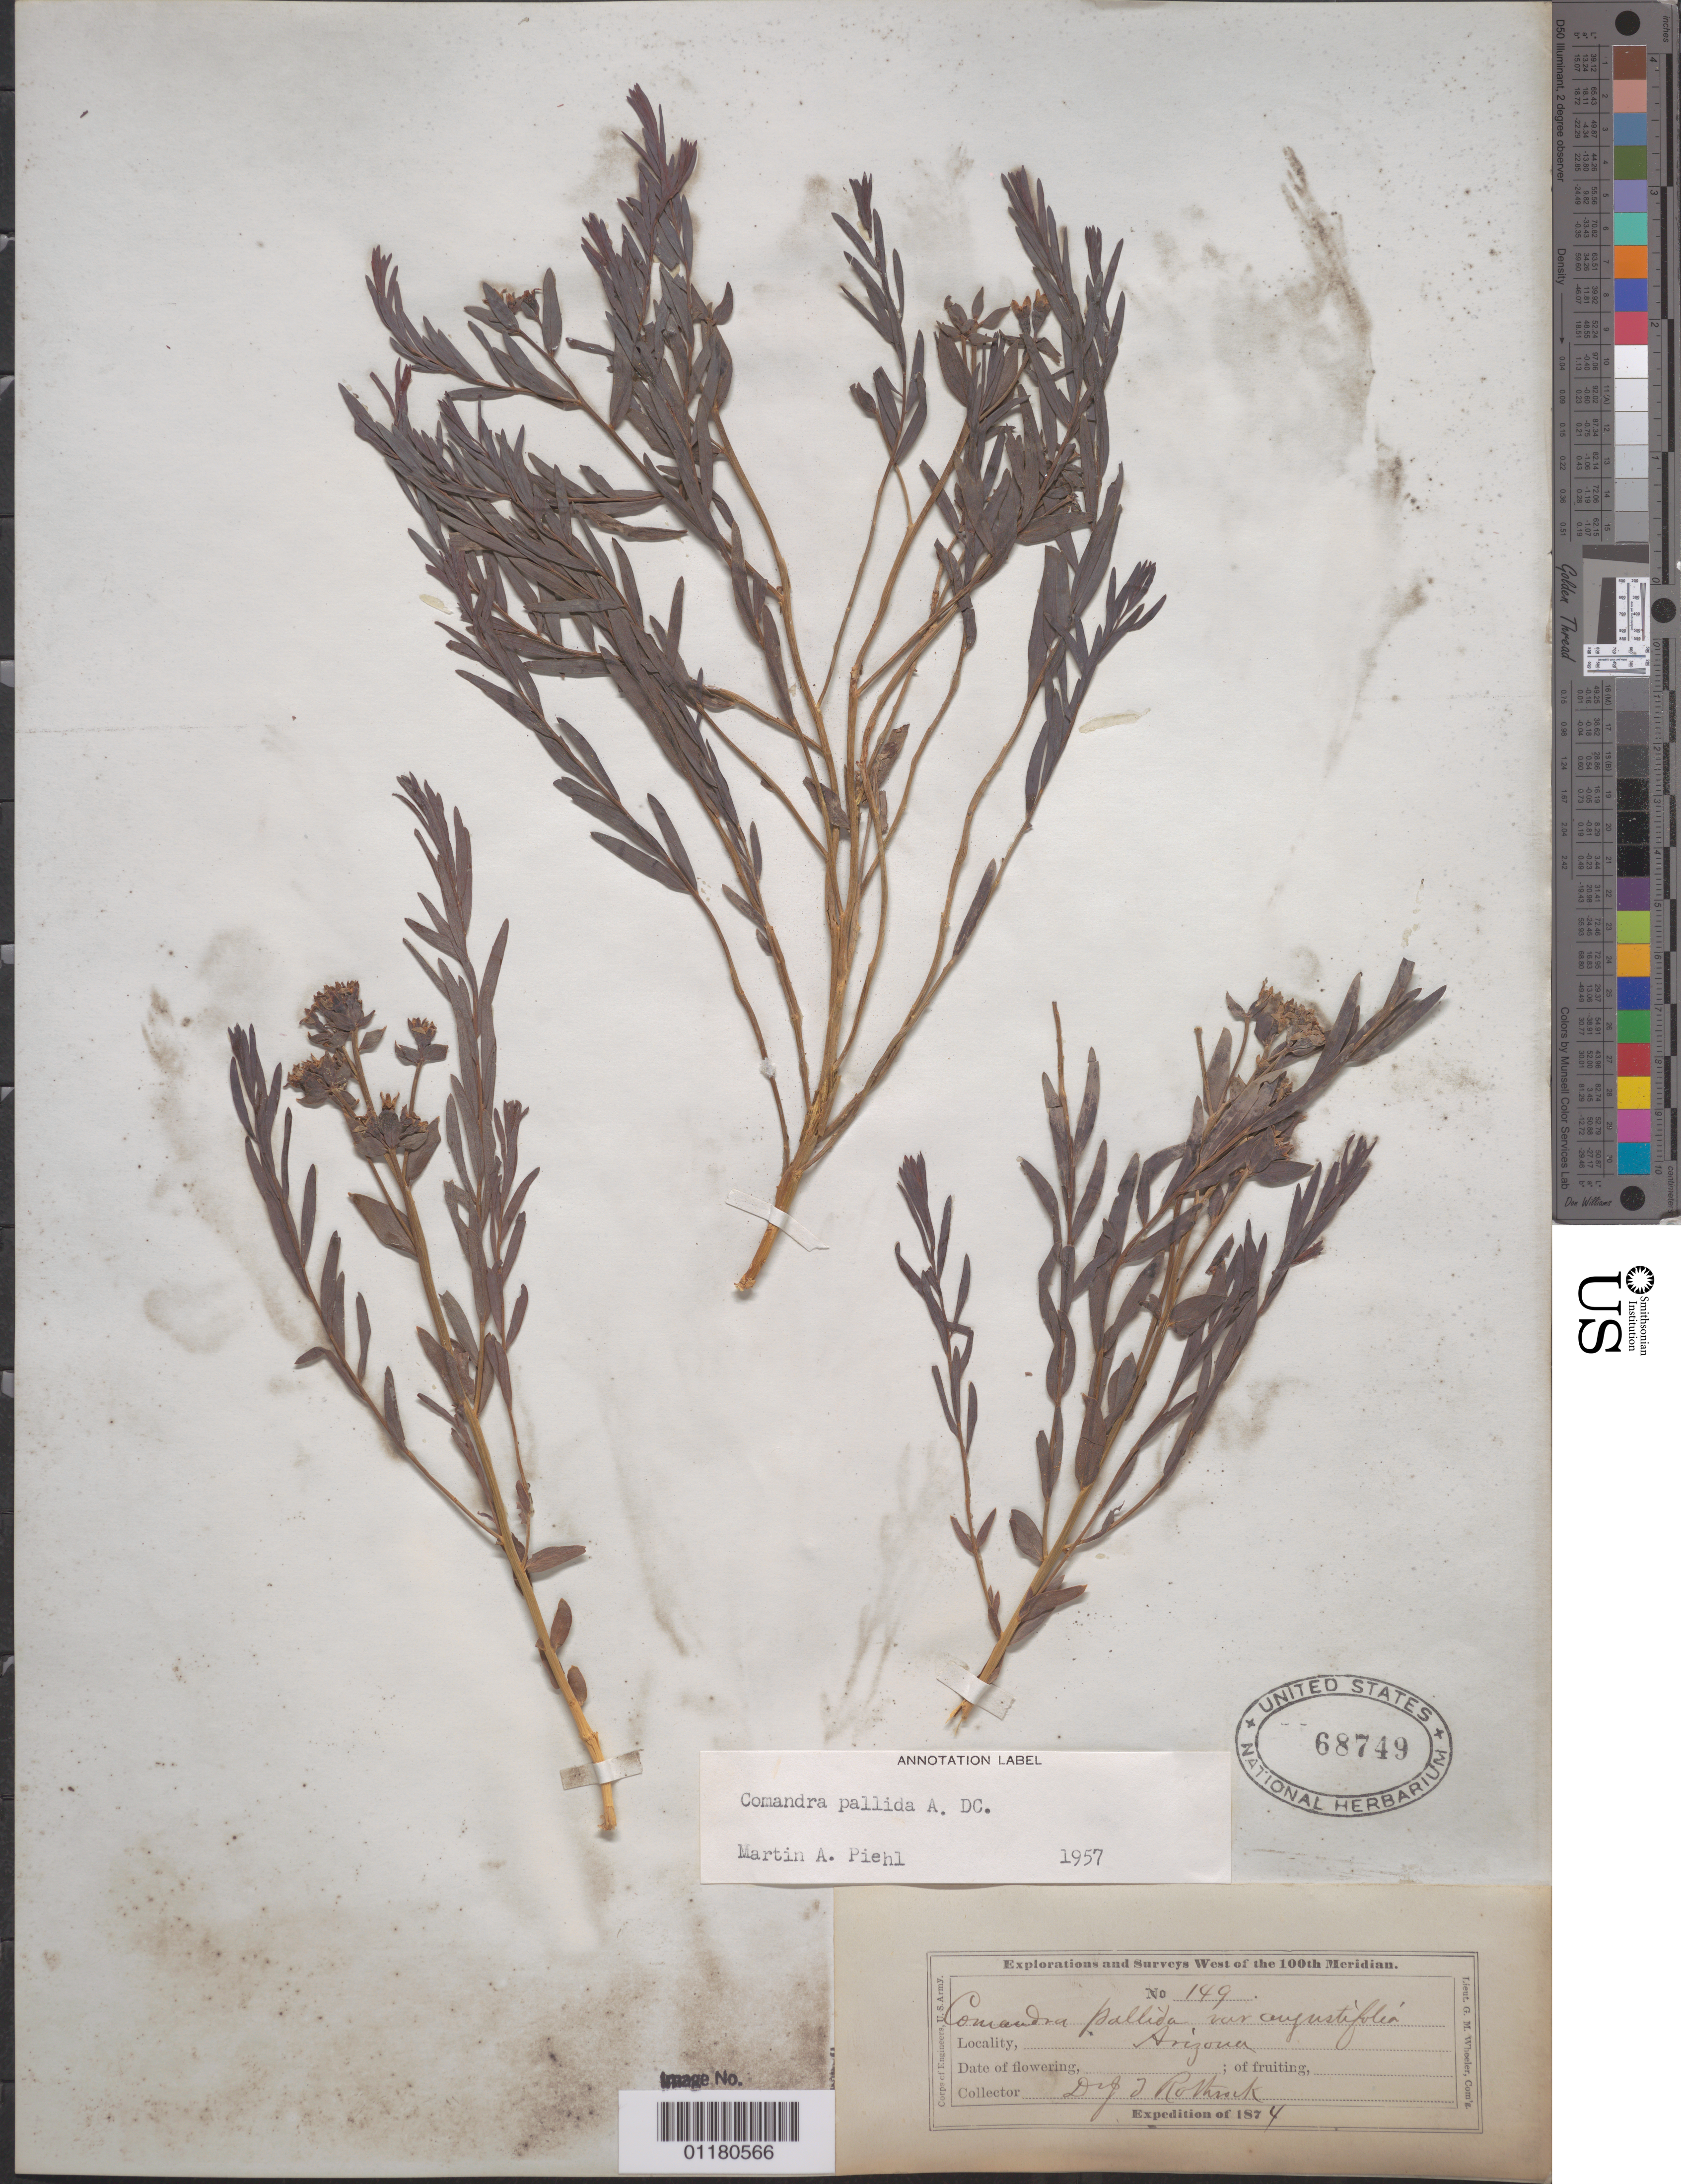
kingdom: Plantae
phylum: Tracheophyta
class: Magnoliopsida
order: Santalales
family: Comandraceae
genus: Comandra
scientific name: Comandra pallida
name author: A. DC.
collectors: J. T. Rothrock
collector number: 149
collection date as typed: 1874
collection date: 1874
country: United States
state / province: Arizona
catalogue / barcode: US 68749